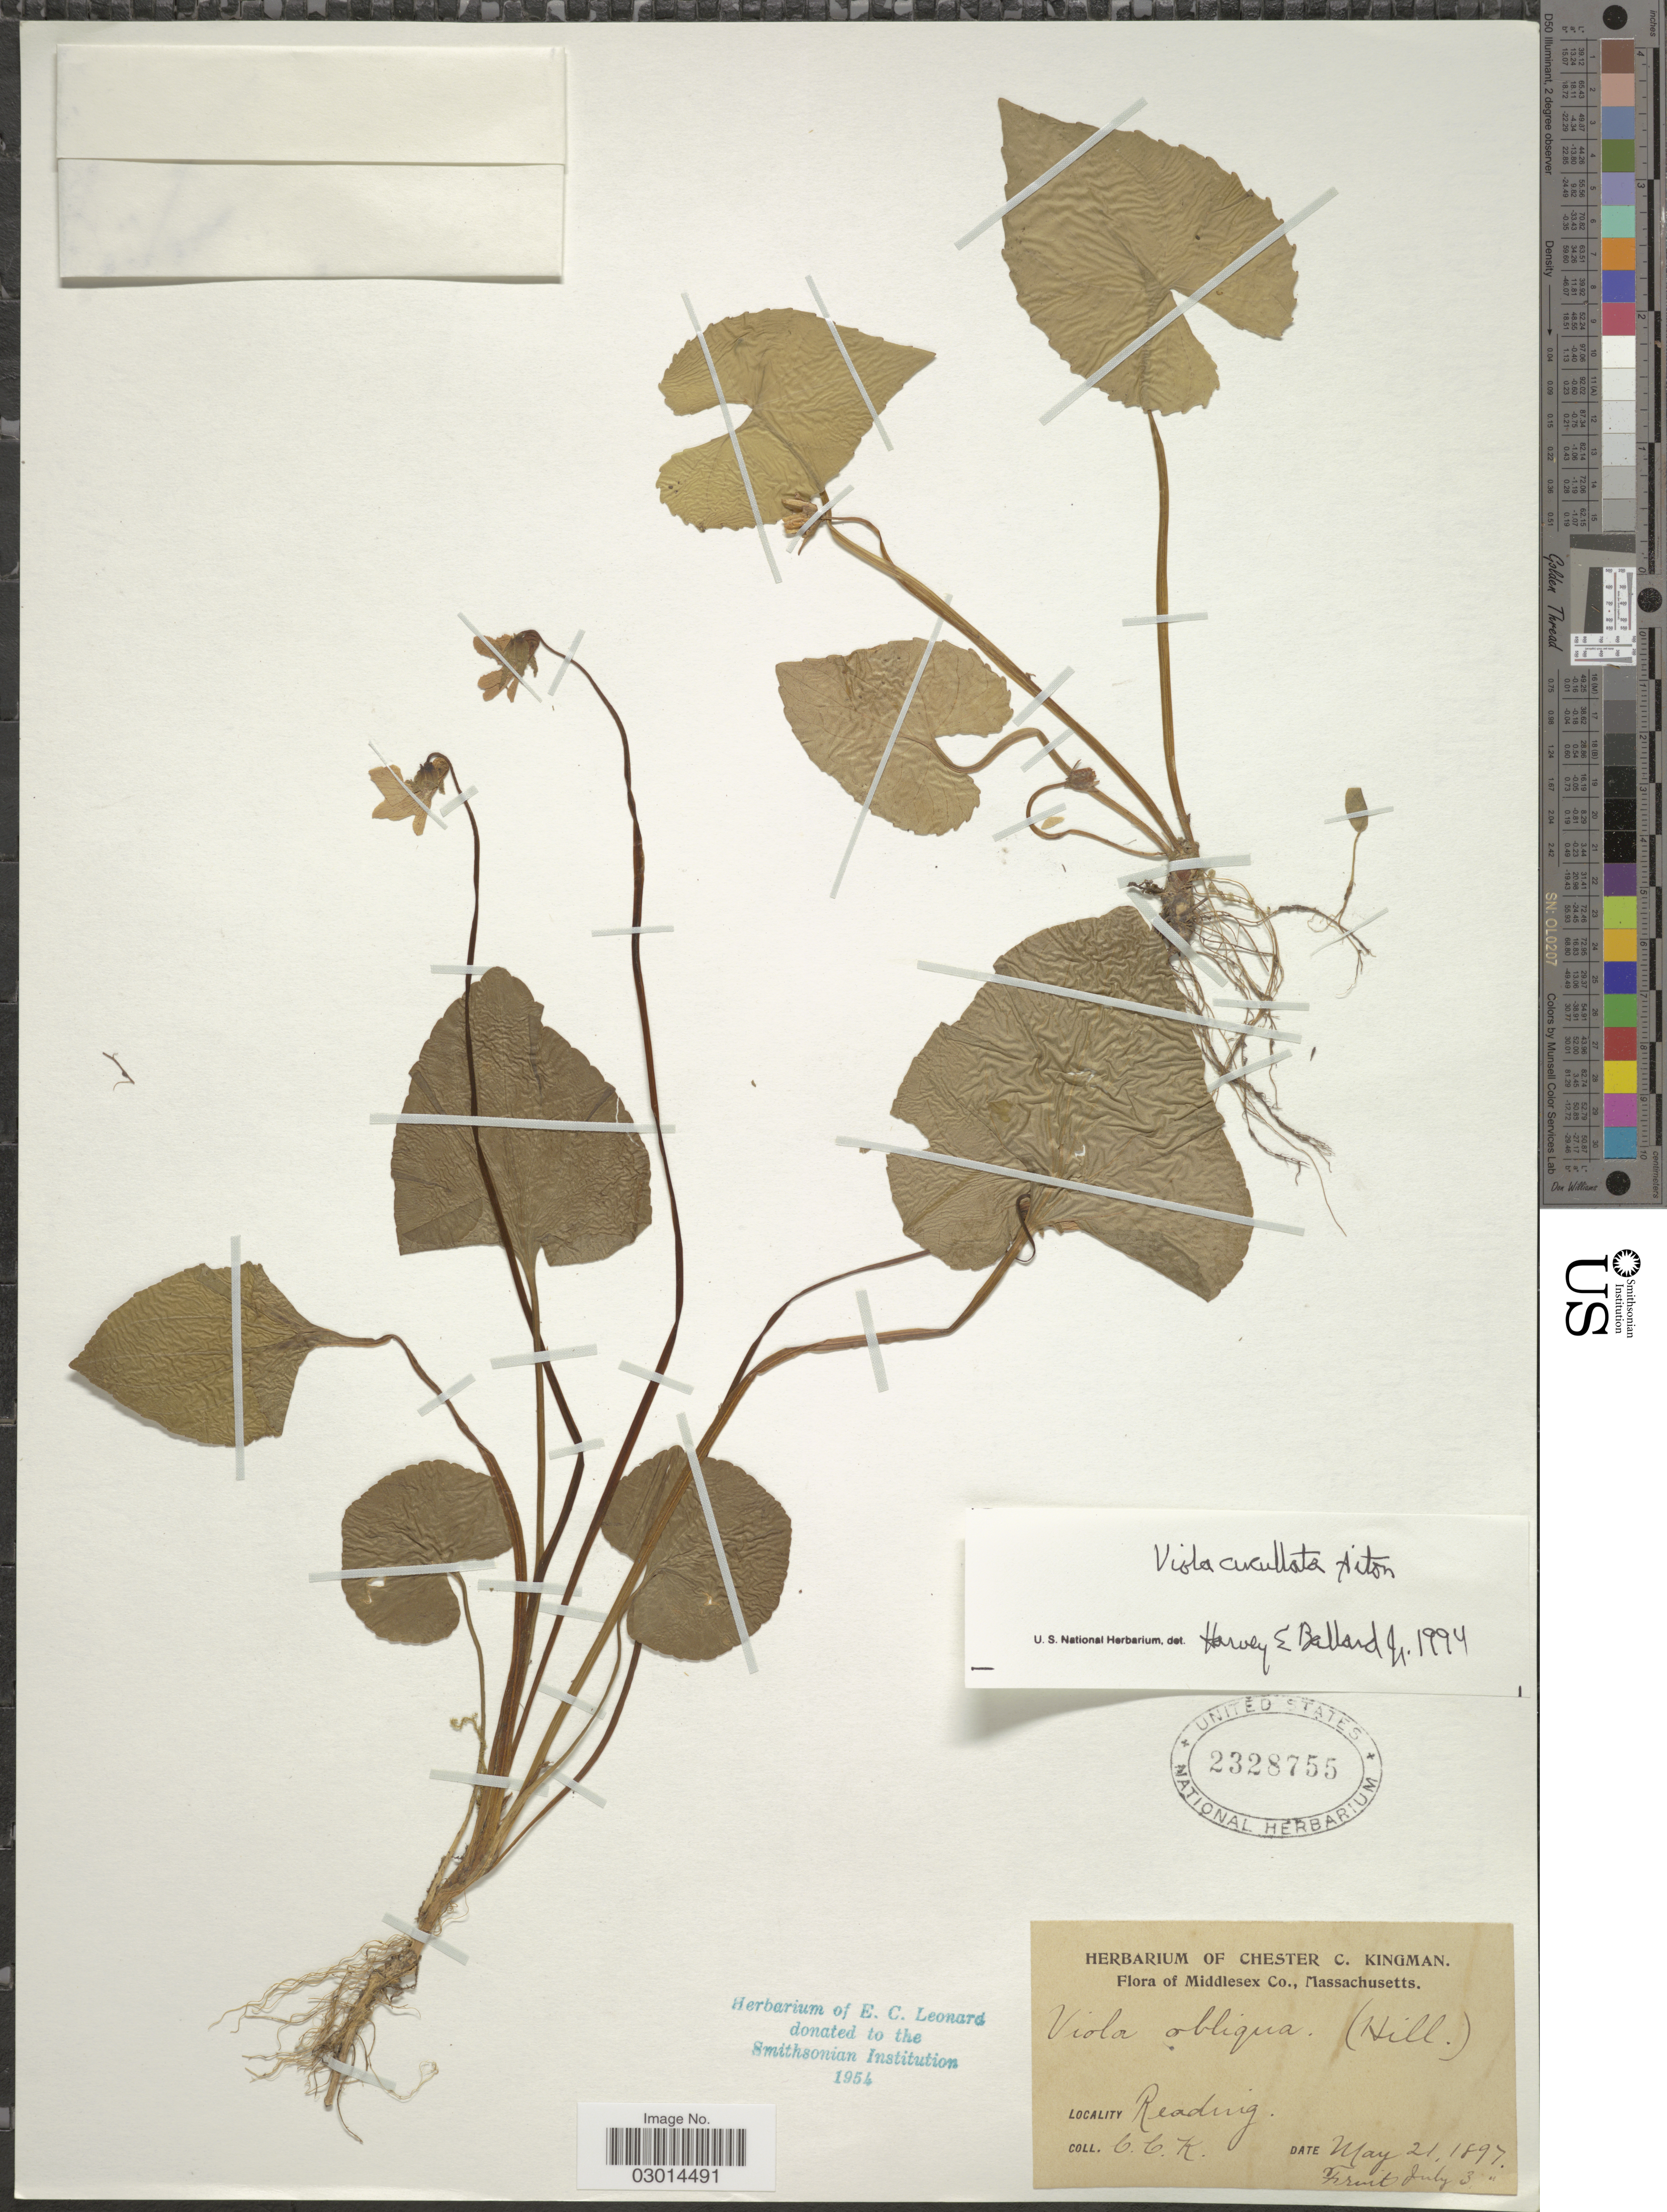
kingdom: Plantae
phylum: Tracheophyta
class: Magnoliopsida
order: Malpighiales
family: Violaceae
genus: Viola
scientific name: Viola cucullata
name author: Aiton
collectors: C. Kingman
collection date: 1897-05-21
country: United States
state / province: Massachusetts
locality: Middlesex Co., Reading.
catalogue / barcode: US 2328755